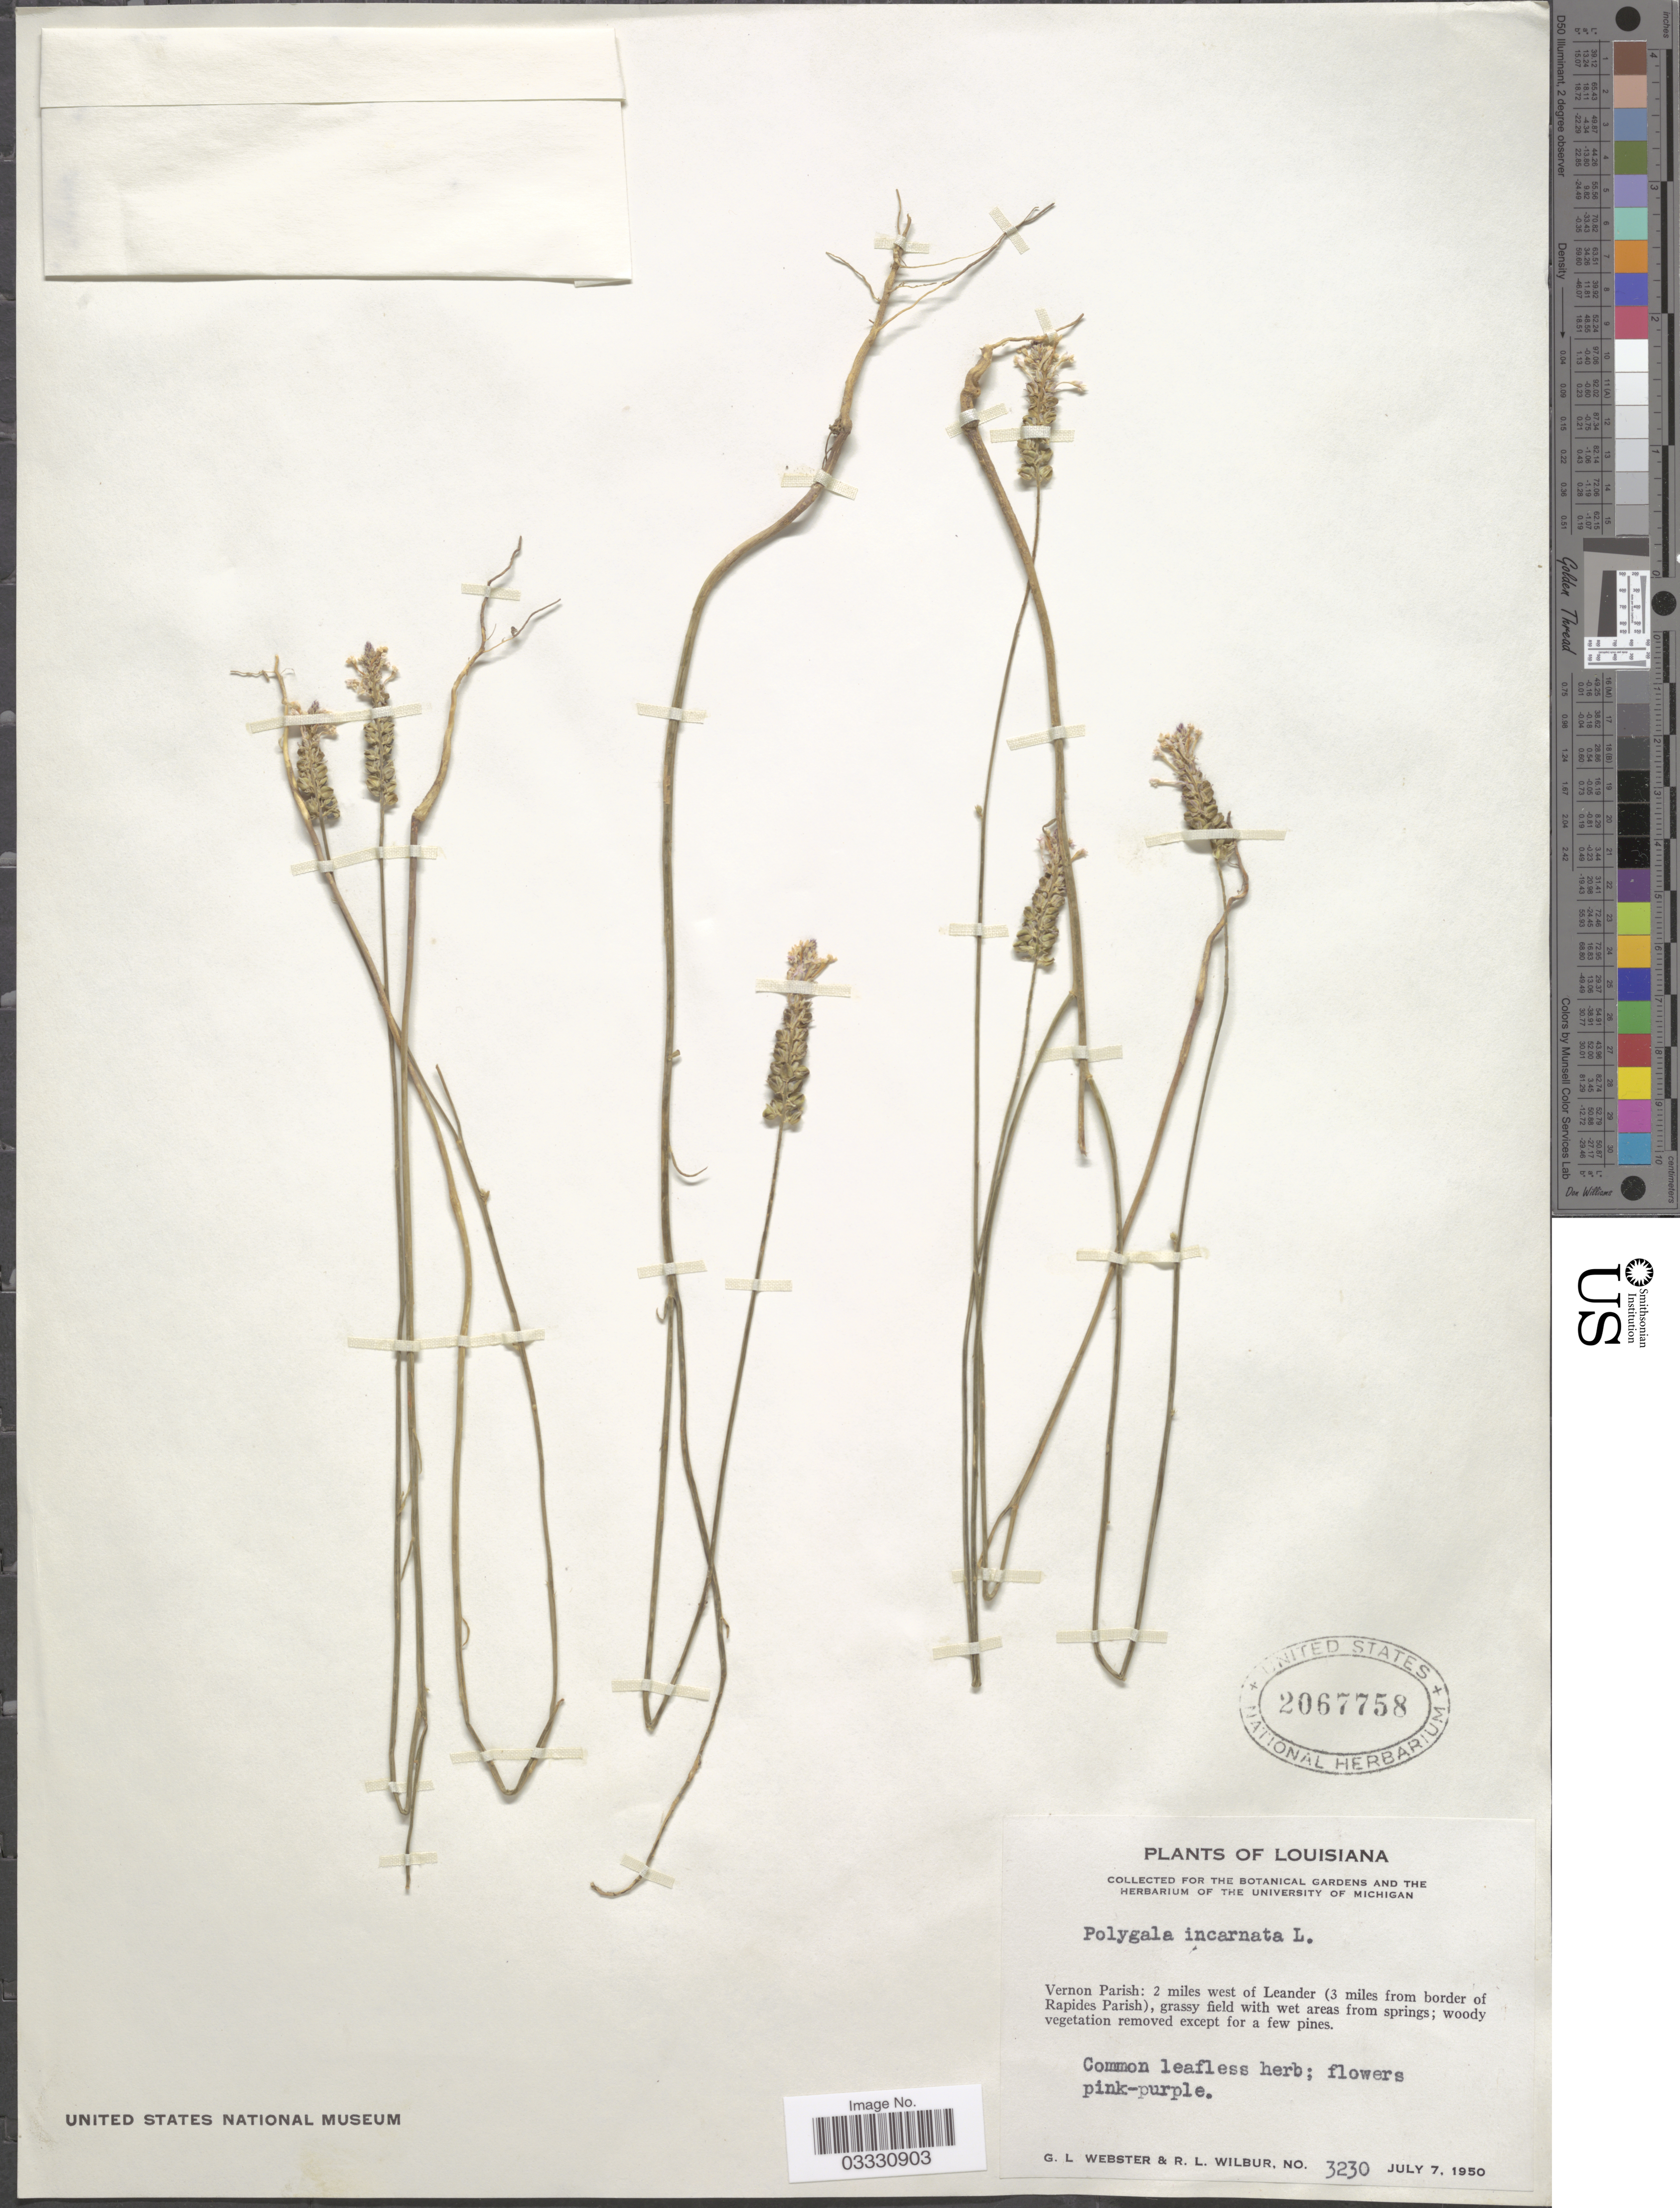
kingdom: Plantae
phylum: Tracheophyta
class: Magnoliopsida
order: Fabales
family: Polygalaceae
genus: Polygala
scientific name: Polygala incarnata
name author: L.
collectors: G. L. Webster & R. L. Wilbur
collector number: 3230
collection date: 1950-07-07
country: United States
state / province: Louisiana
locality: Vernon Parish: 2 miles west of Leander (3 miles from border of Rapides Parish).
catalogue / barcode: US 2067758